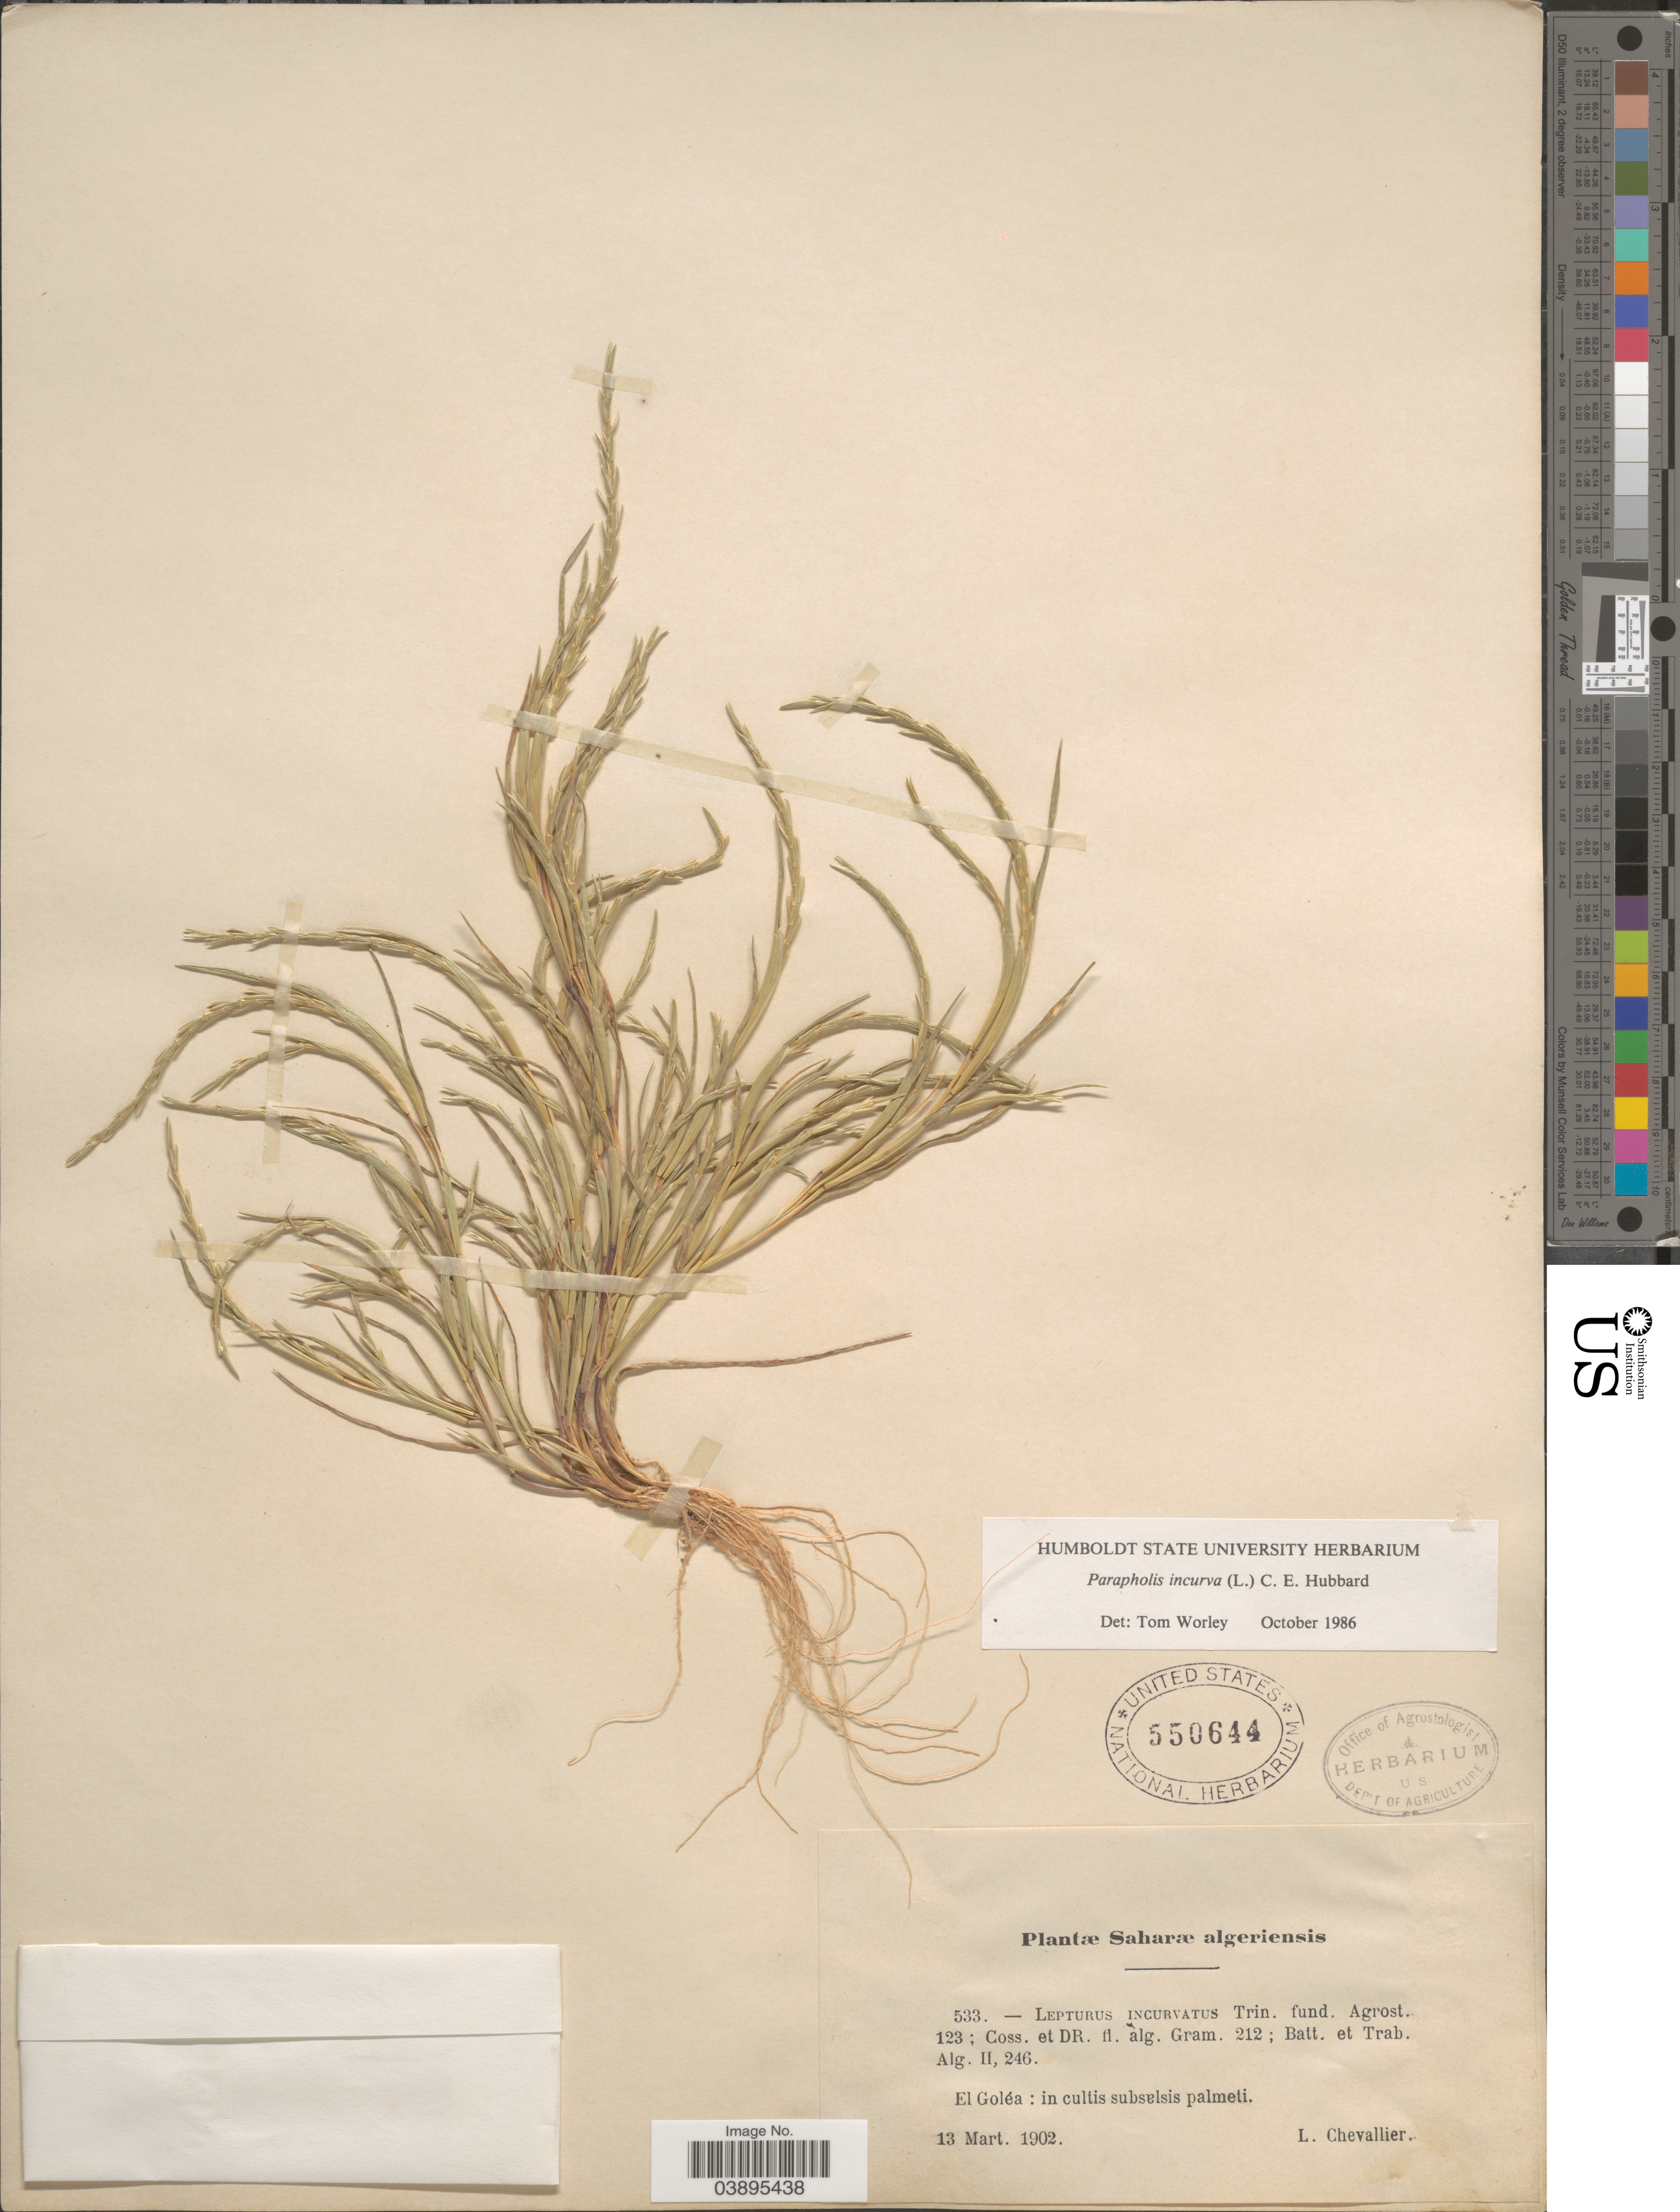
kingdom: Plantae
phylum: Tracheophyta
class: Liliopsida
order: Poales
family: Poaceae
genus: Parapholis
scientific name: Parapholis incurva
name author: (L.) C.E. Hubb.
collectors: L. Chevallier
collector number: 533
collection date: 1902-03-13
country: Algeria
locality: Saharæ algeriensis. El Goléa : in cultis subsɐlsis palmeti.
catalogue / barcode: US 550644